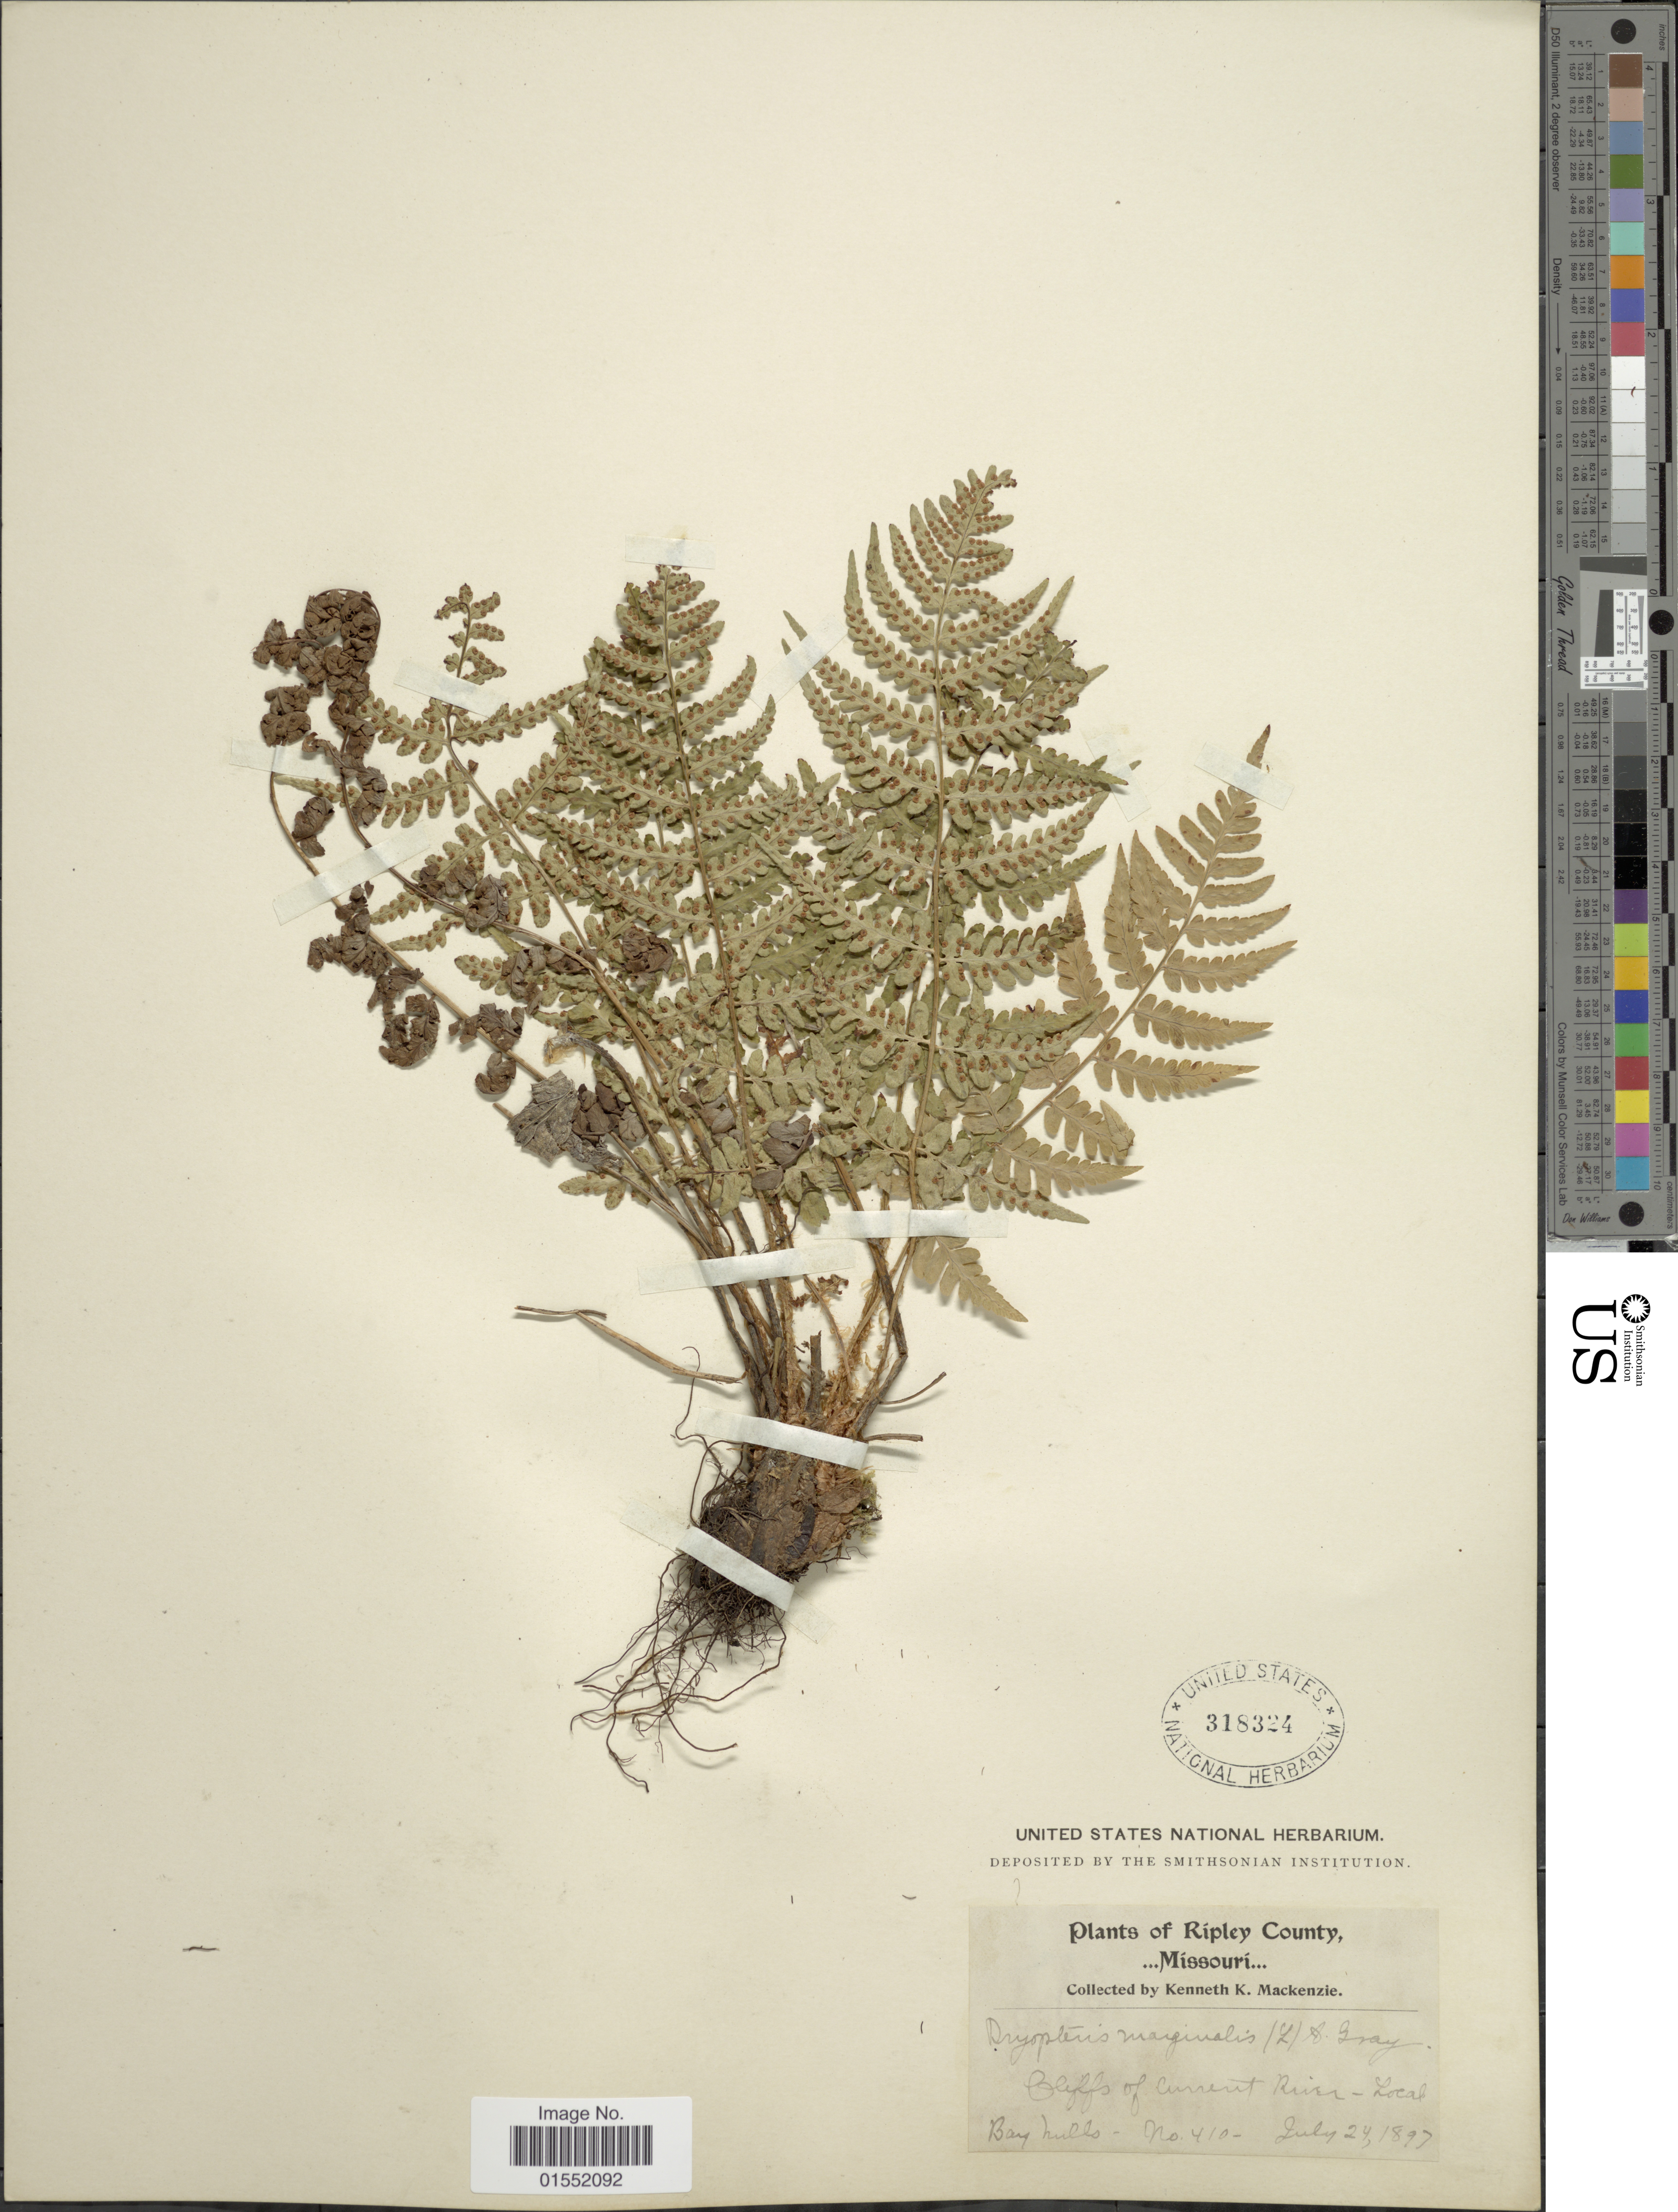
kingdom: Plantae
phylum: Tracheophyta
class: Polypodiopsida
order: Polypodiales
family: Dryopteridaceae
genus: Dryopteris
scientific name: Dryopteris marginalis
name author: (L.) A. Gray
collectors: K. K. Mackenzie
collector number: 410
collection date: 1897-07-24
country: United States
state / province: Missouri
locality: Ripley County, Cliffs of current River - Local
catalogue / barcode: US 318324